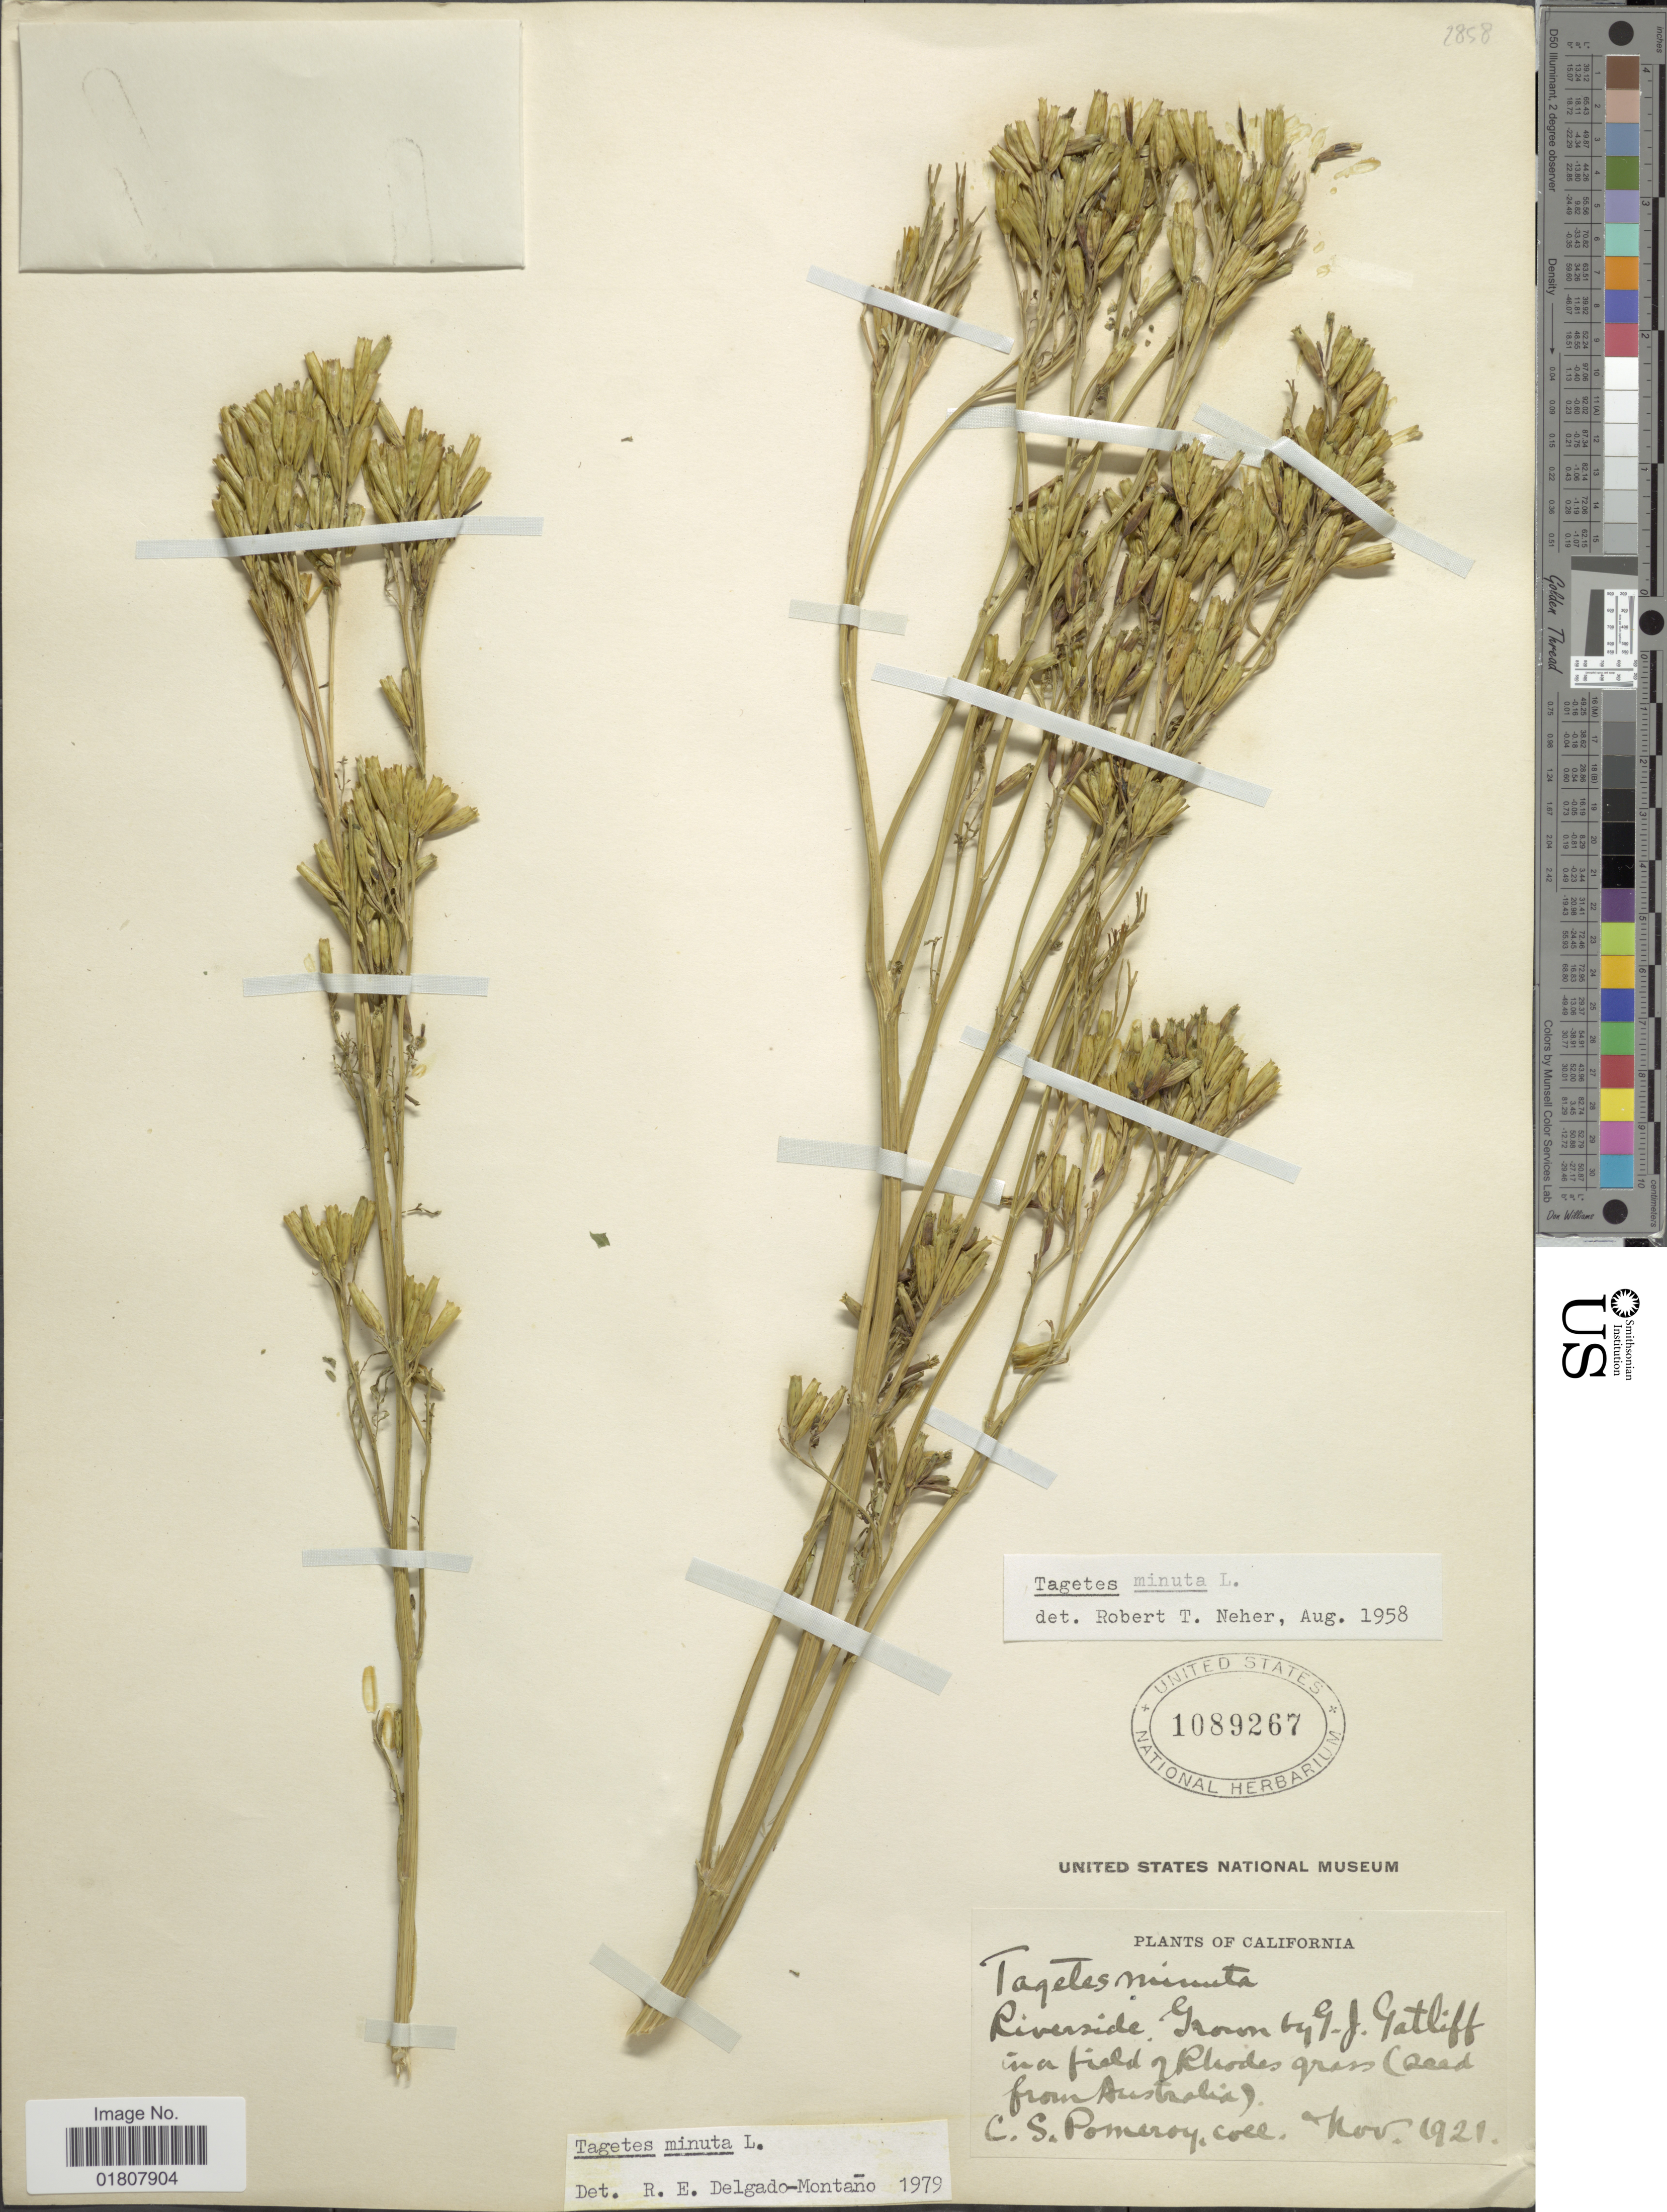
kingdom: Plantae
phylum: Tracheophyta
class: Magnoliopsida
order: Asterales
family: Asteraceae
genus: Tagetes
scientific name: Tagetes minuta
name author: L.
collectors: C. Pomeroy & G. Gatliff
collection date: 1921-11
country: United States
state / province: California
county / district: Riverside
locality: Riverside, field of Rhodes Grass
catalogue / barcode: US 1089267